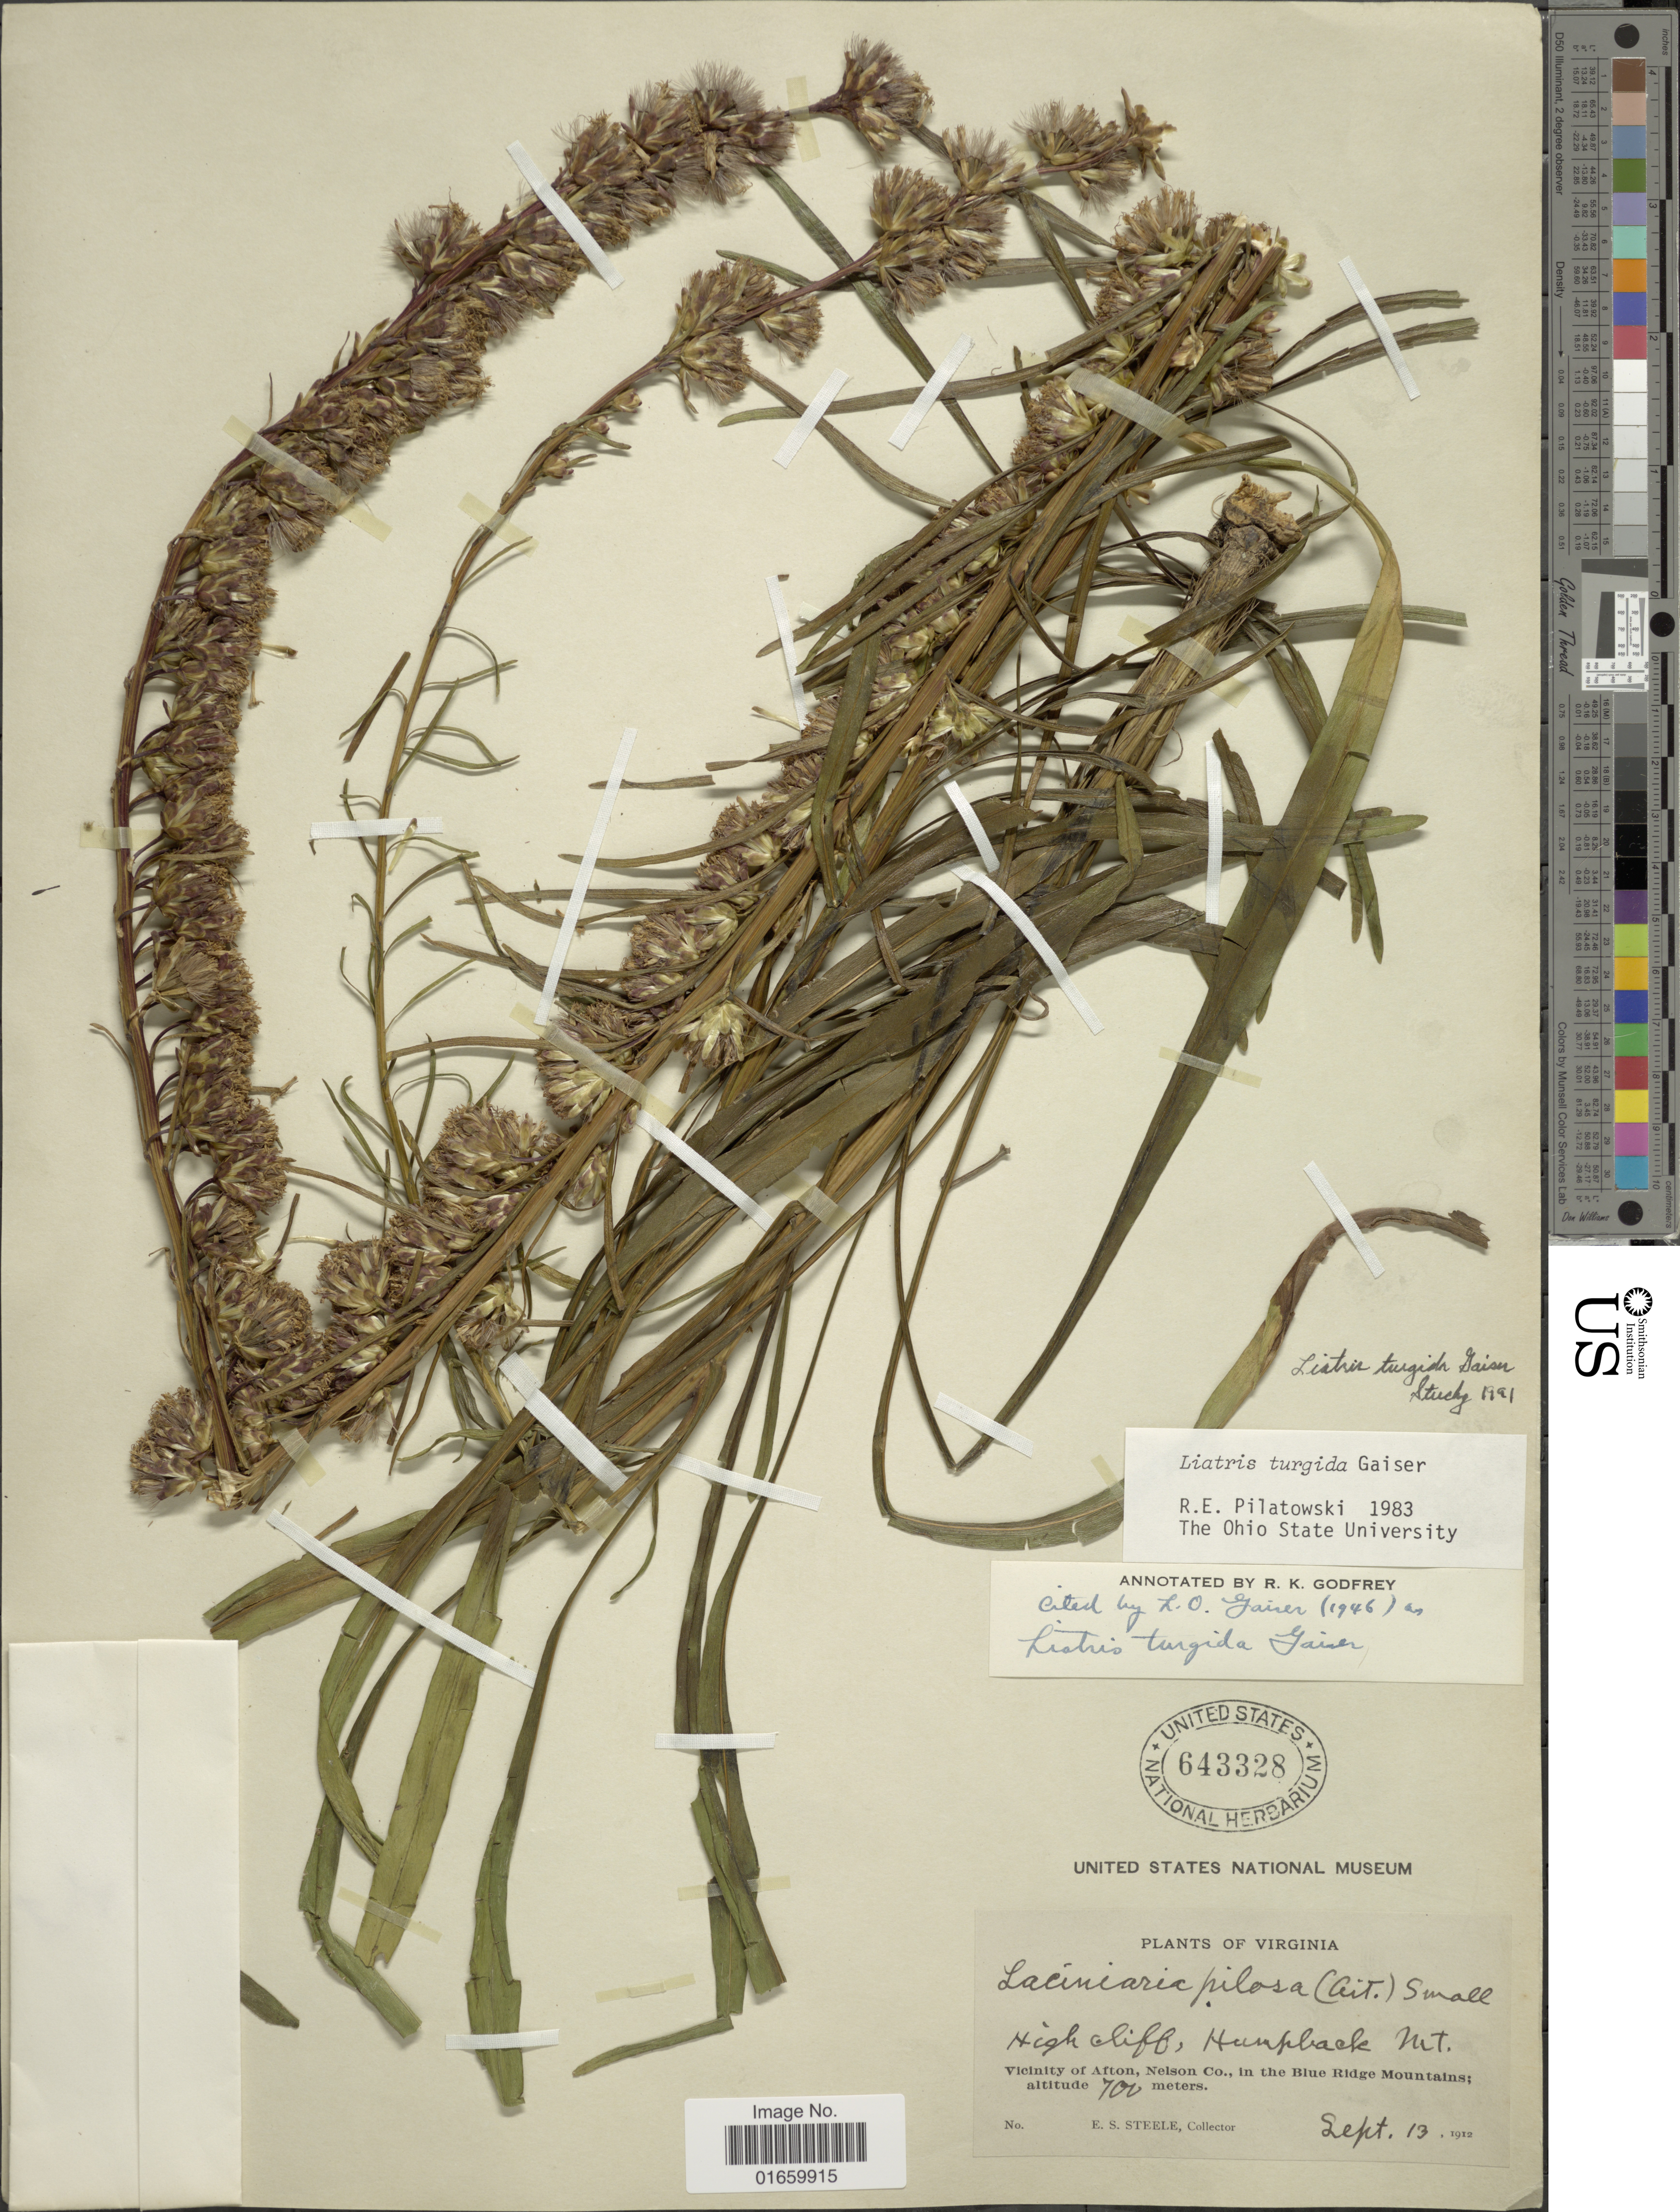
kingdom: Plantae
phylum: Tracheophyta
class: Magnoliopsida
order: Asterales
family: Asteraceae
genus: Liatris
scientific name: Liatris turgida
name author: Gaiser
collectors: E. Steele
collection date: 1912-09-13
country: United States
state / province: Virginia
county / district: Nelson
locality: Vicinity of Afton, Nelson Co., in the Blue Ridge Mountains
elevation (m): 700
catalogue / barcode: US 643328